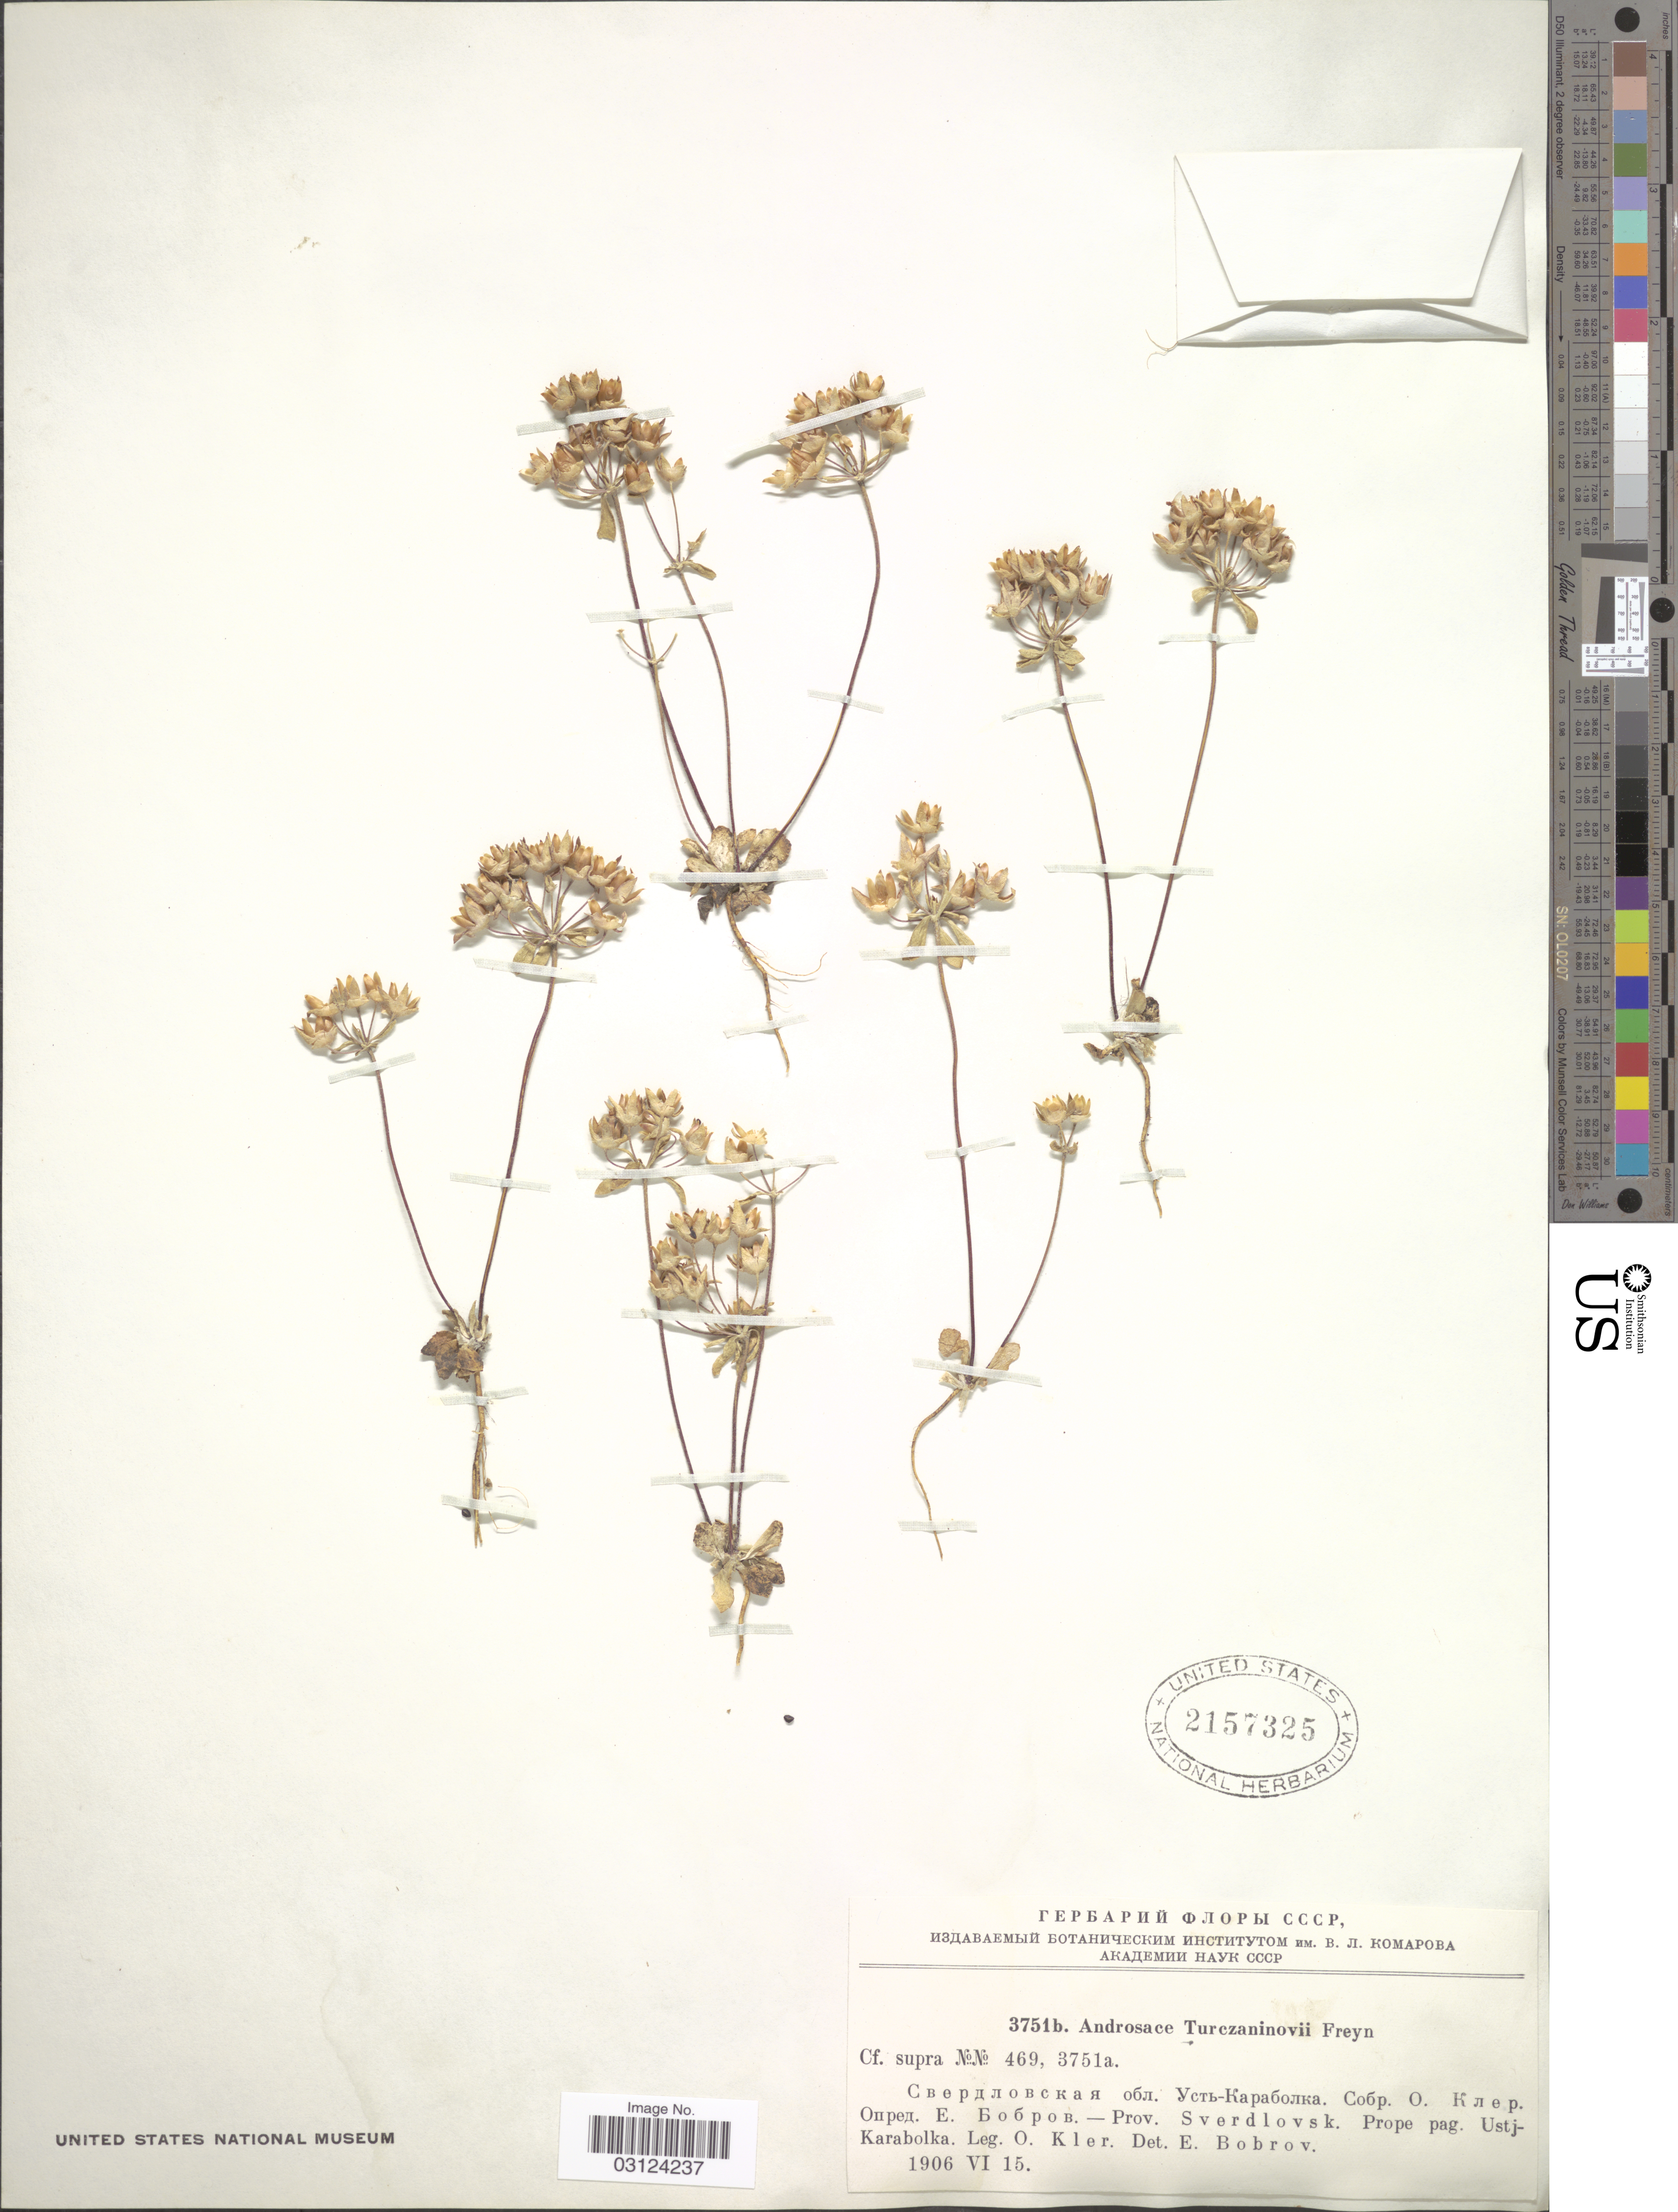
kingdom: Plantae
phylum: Tracheophyta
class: Magnoliopsida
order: Ericales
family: Primulaceae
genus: Androsace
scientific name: Androsace turczaninowii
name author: Freyn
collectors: O. Kler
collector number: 3751b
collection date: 1906-06-15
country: Russian Federation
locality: Prov. Sverdlovsk. Prope pag. Ustj-Karabolka.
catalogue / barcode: US 2157325